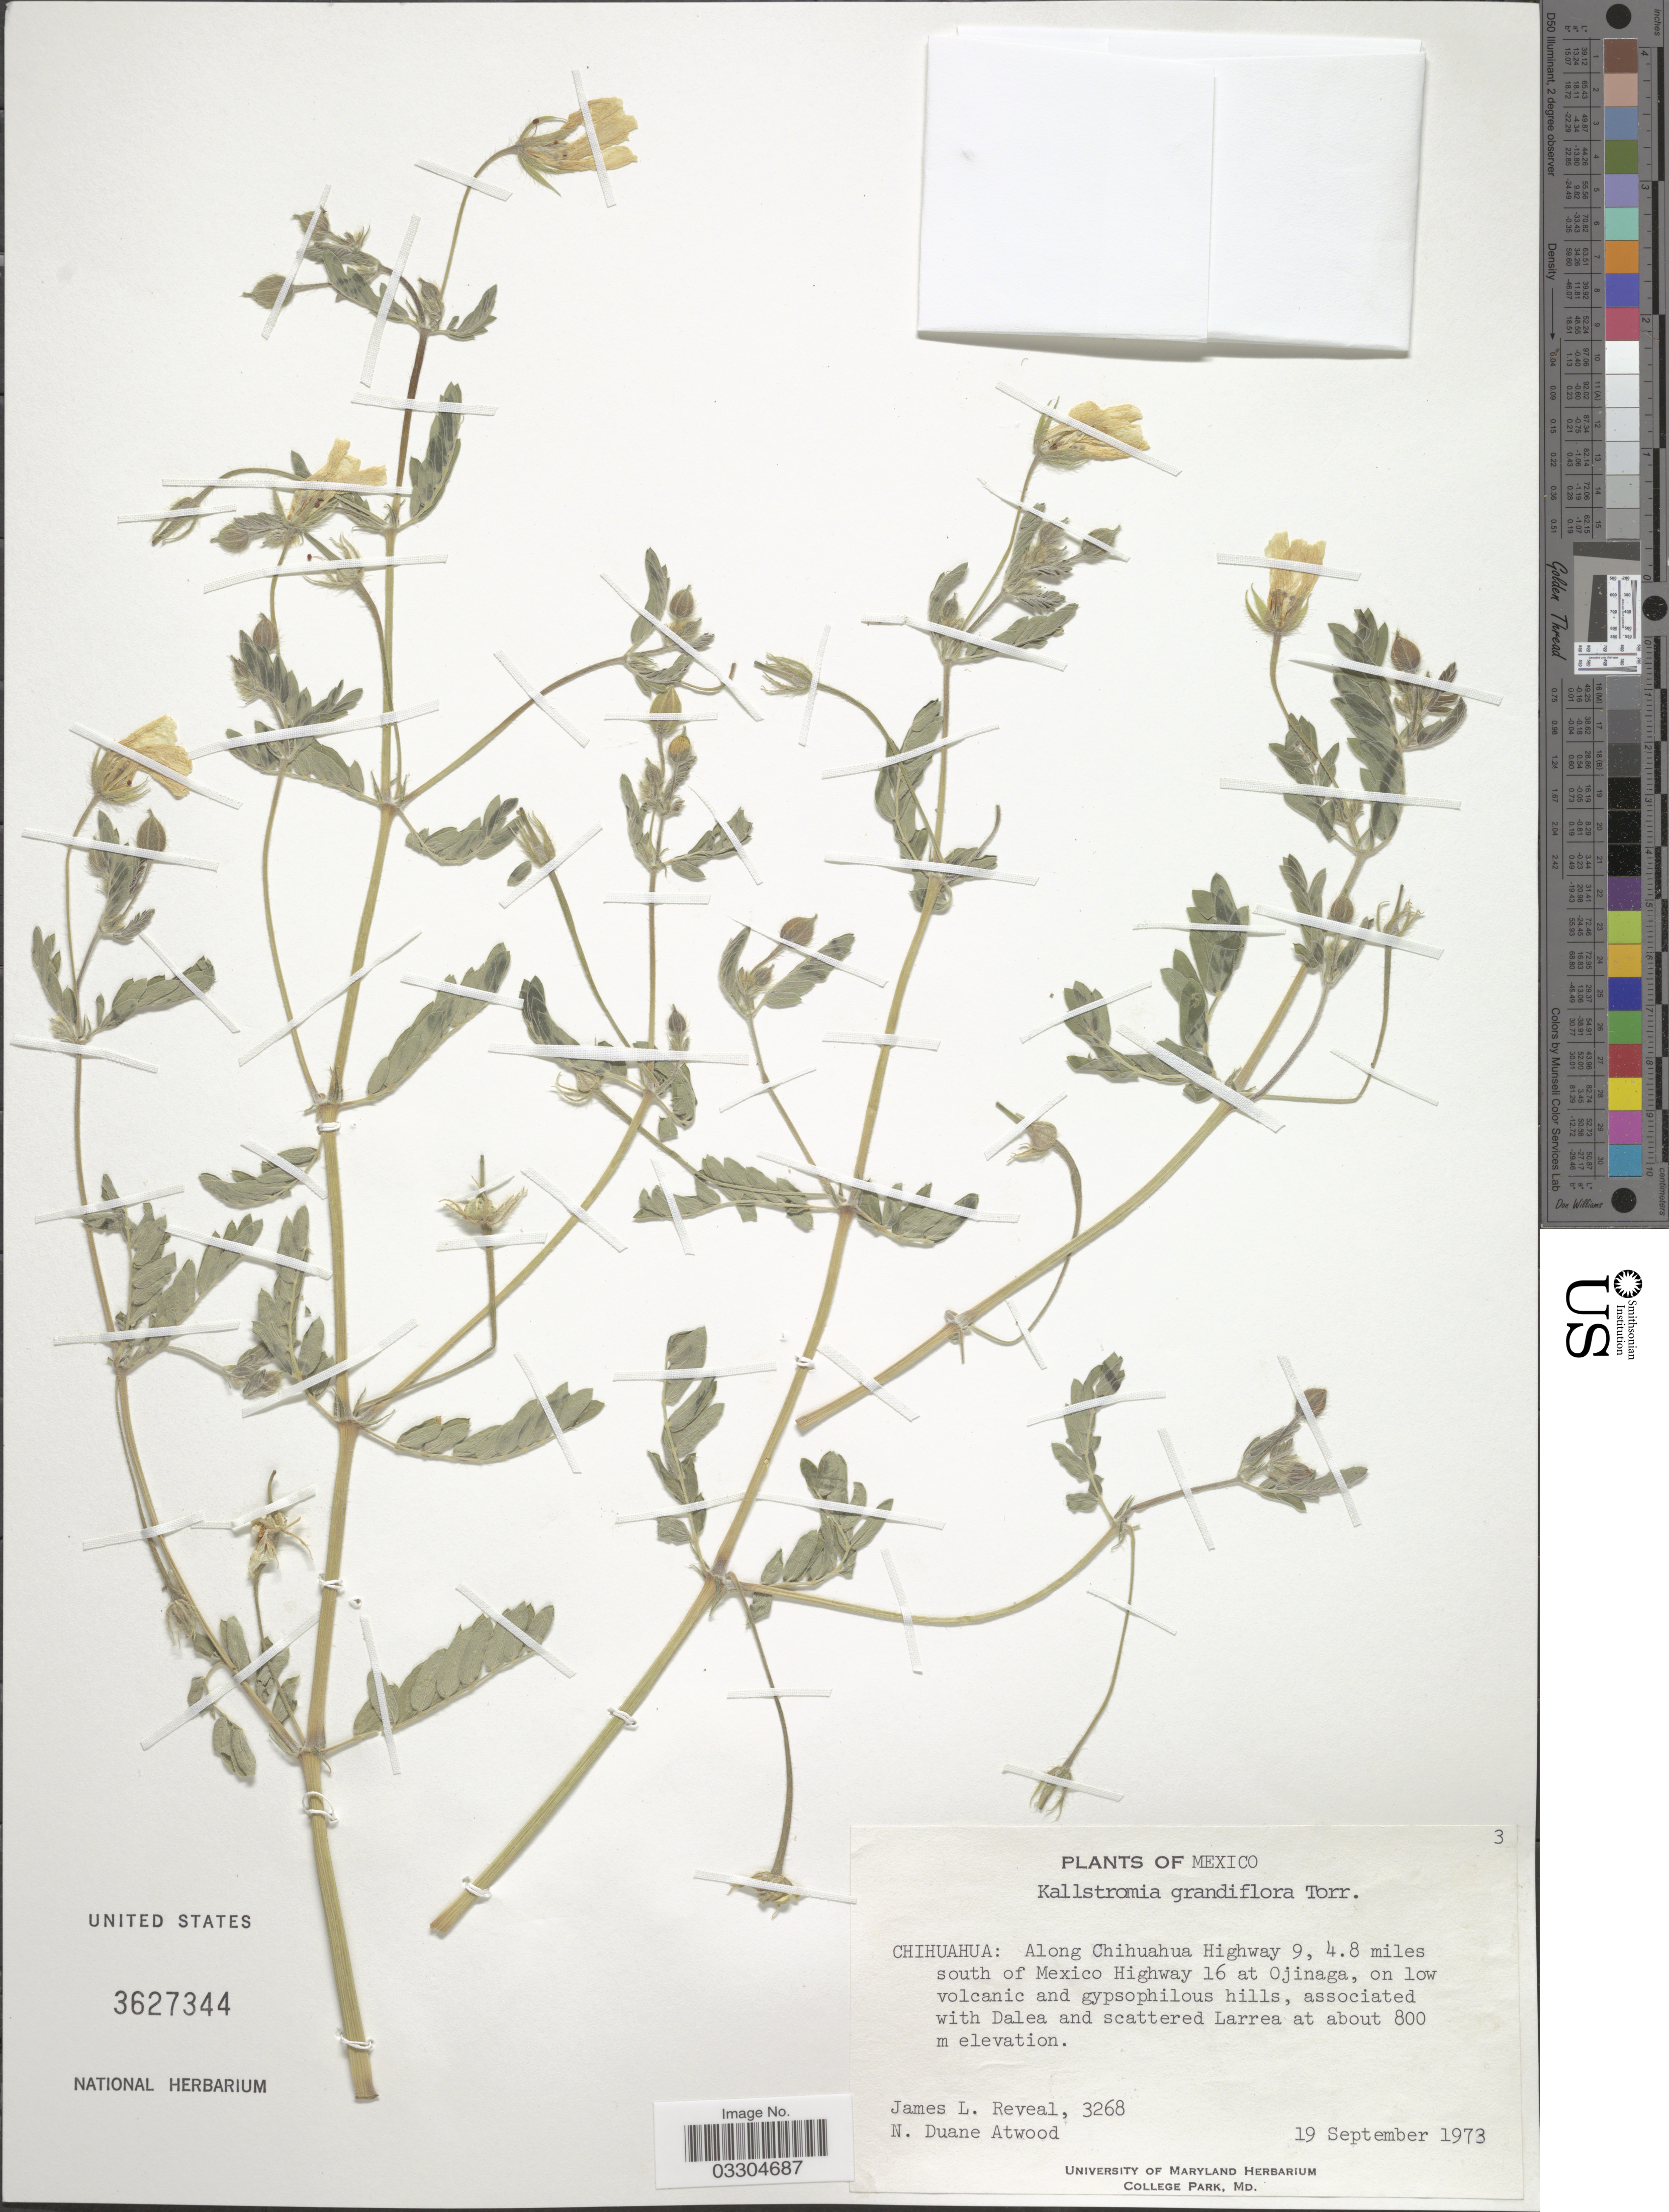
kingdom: Plantae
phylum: Tracheophyta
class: Magnoliopsida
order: Zygophyllales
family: Zygophyllaceae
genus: Kallstroemia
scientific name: Kallstroemia grandiflora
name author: Torr. ex A. Gray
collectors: J. L. Reveal & N. Atwood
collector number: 3268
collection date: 1973-09-19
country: Mexico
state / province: Chihuahua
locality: Along Chihuahua Highway 9, 4.8 miles south of Mexico Highway 16 at Ojinaga.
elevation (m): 800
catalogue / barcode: US 3627344